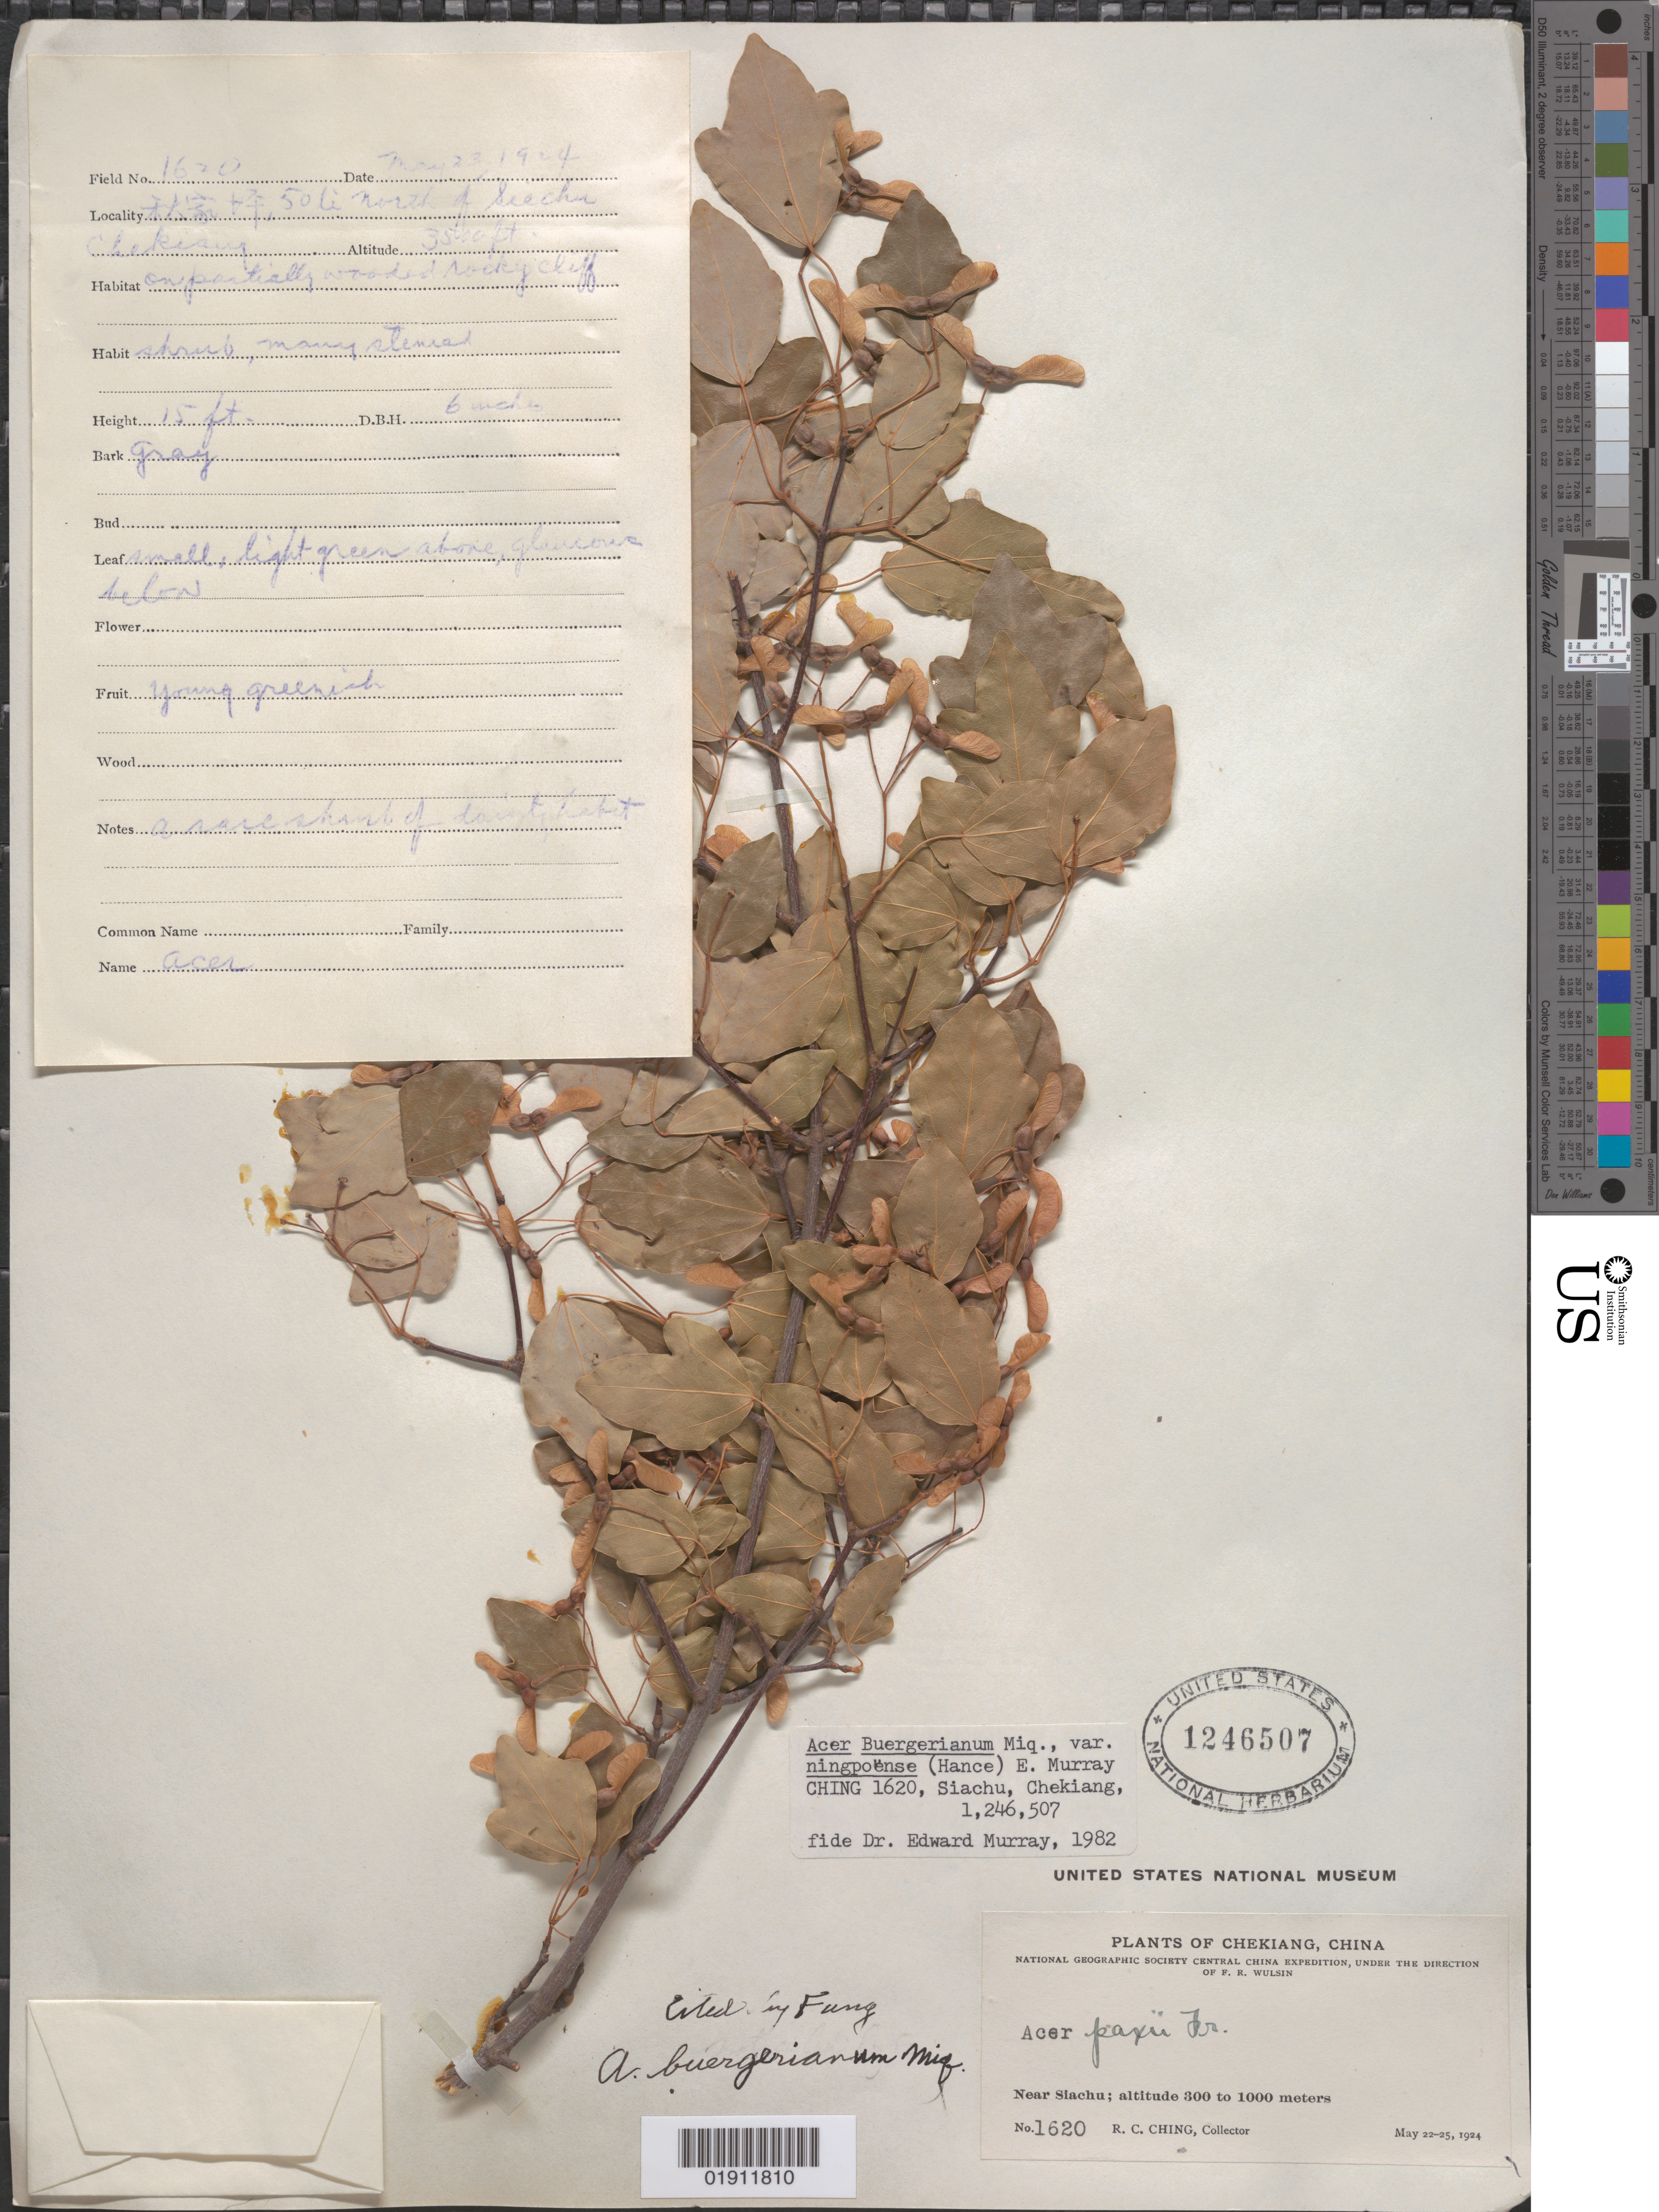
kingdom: Plantae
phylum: Tracheophyta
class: Magnoliopsida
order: Sapindales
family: Sapindaceae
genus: Acer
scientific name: Acer buergerianum subsp. ningpoense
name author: (Hance) A.E. Murray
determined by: Murray, Edward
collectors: R. C. Ching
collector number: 1620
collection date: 1924-05-23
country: China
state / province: Zhejiang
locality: Chekiang [Zhejiang], near Siechu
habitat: On partially wooded rocky cliff.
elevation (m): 1067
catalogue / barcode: US 1246507